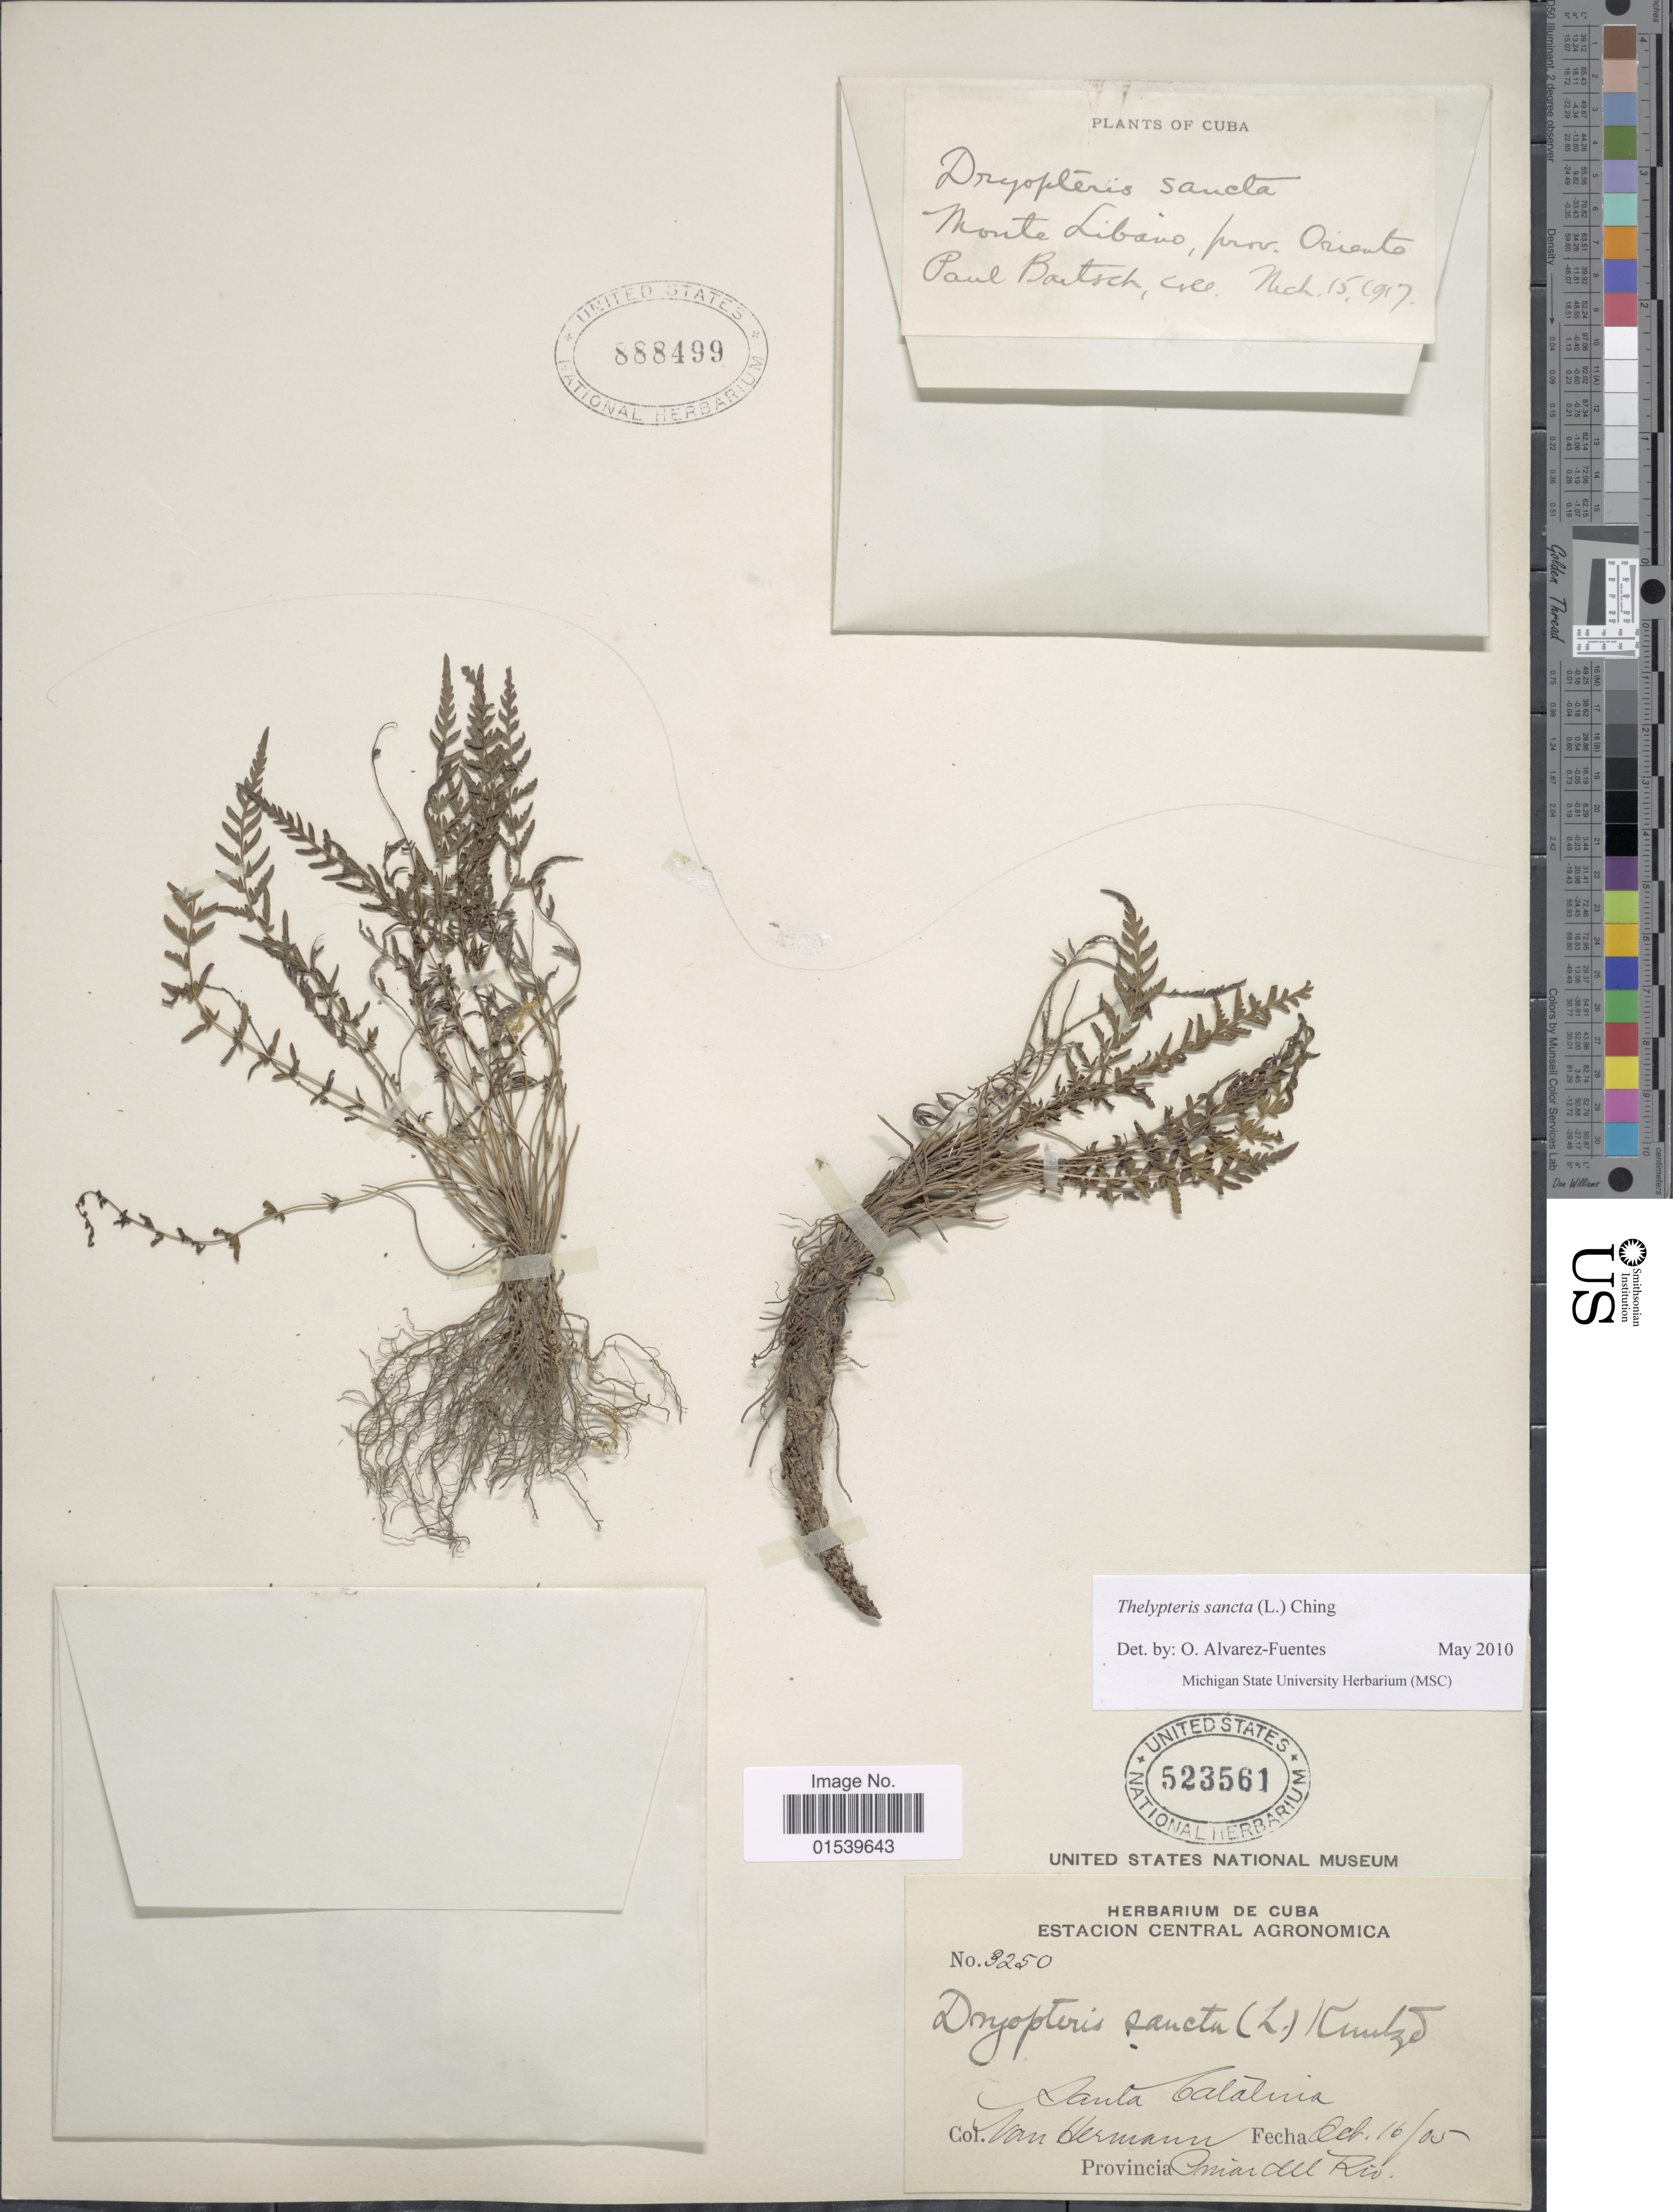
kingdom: Plantae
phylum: Tracheophyta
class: Polypodiopsida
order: Polypodiales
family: Thelypteridaceae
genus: Amauropelta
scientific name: Amauropelta sancta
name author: (L.) Pic. Serm.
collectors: P. Bartsch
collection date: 1917-03-15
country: Cuba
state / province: Oriente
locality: Monte Libano, Prov. Oriente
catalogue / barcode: US 888499-2